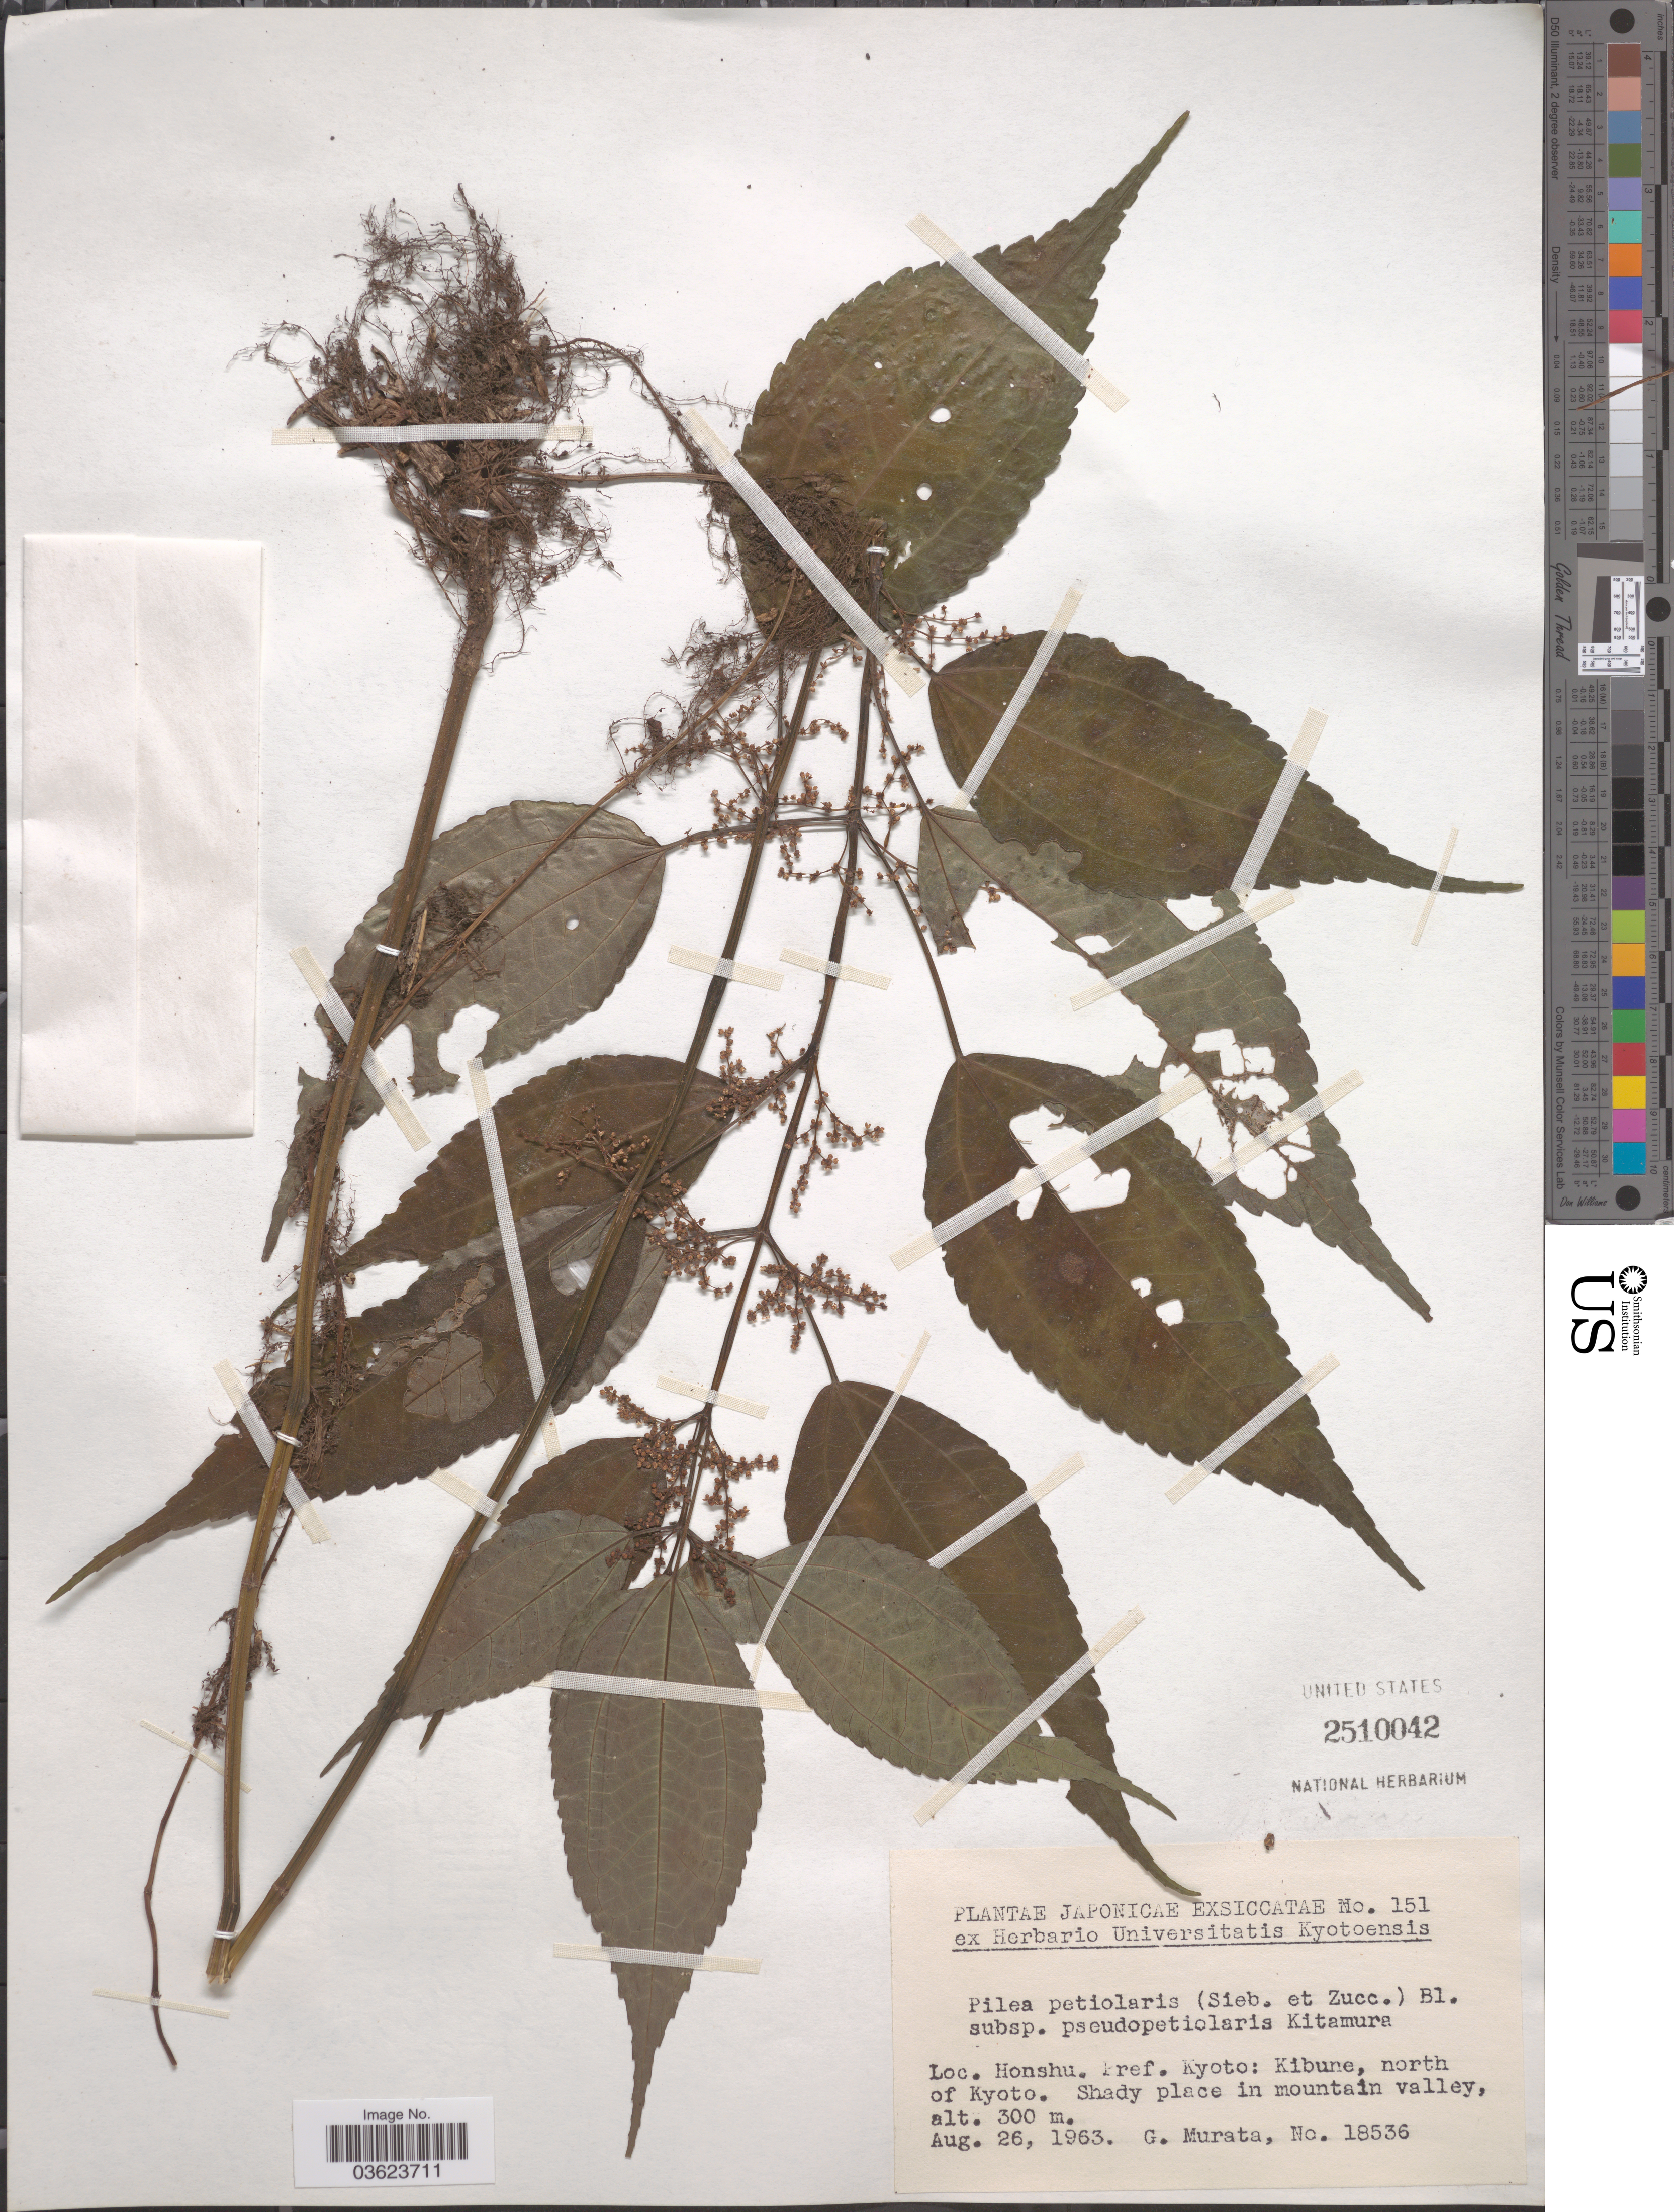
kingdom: Plantae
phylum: Tracheophyta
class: Magnoliopsida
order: Rosales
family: Urticaceae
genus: Pilea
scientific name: Pilea petiolaris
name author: Wedd.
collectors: G. Murata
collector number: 18536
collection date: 1963-08-26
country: Japan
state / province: Kyoto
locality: Honshu. Pref. Kyoto: Kibune, north of Kyoto.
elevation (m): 300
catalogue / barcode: US 2510042